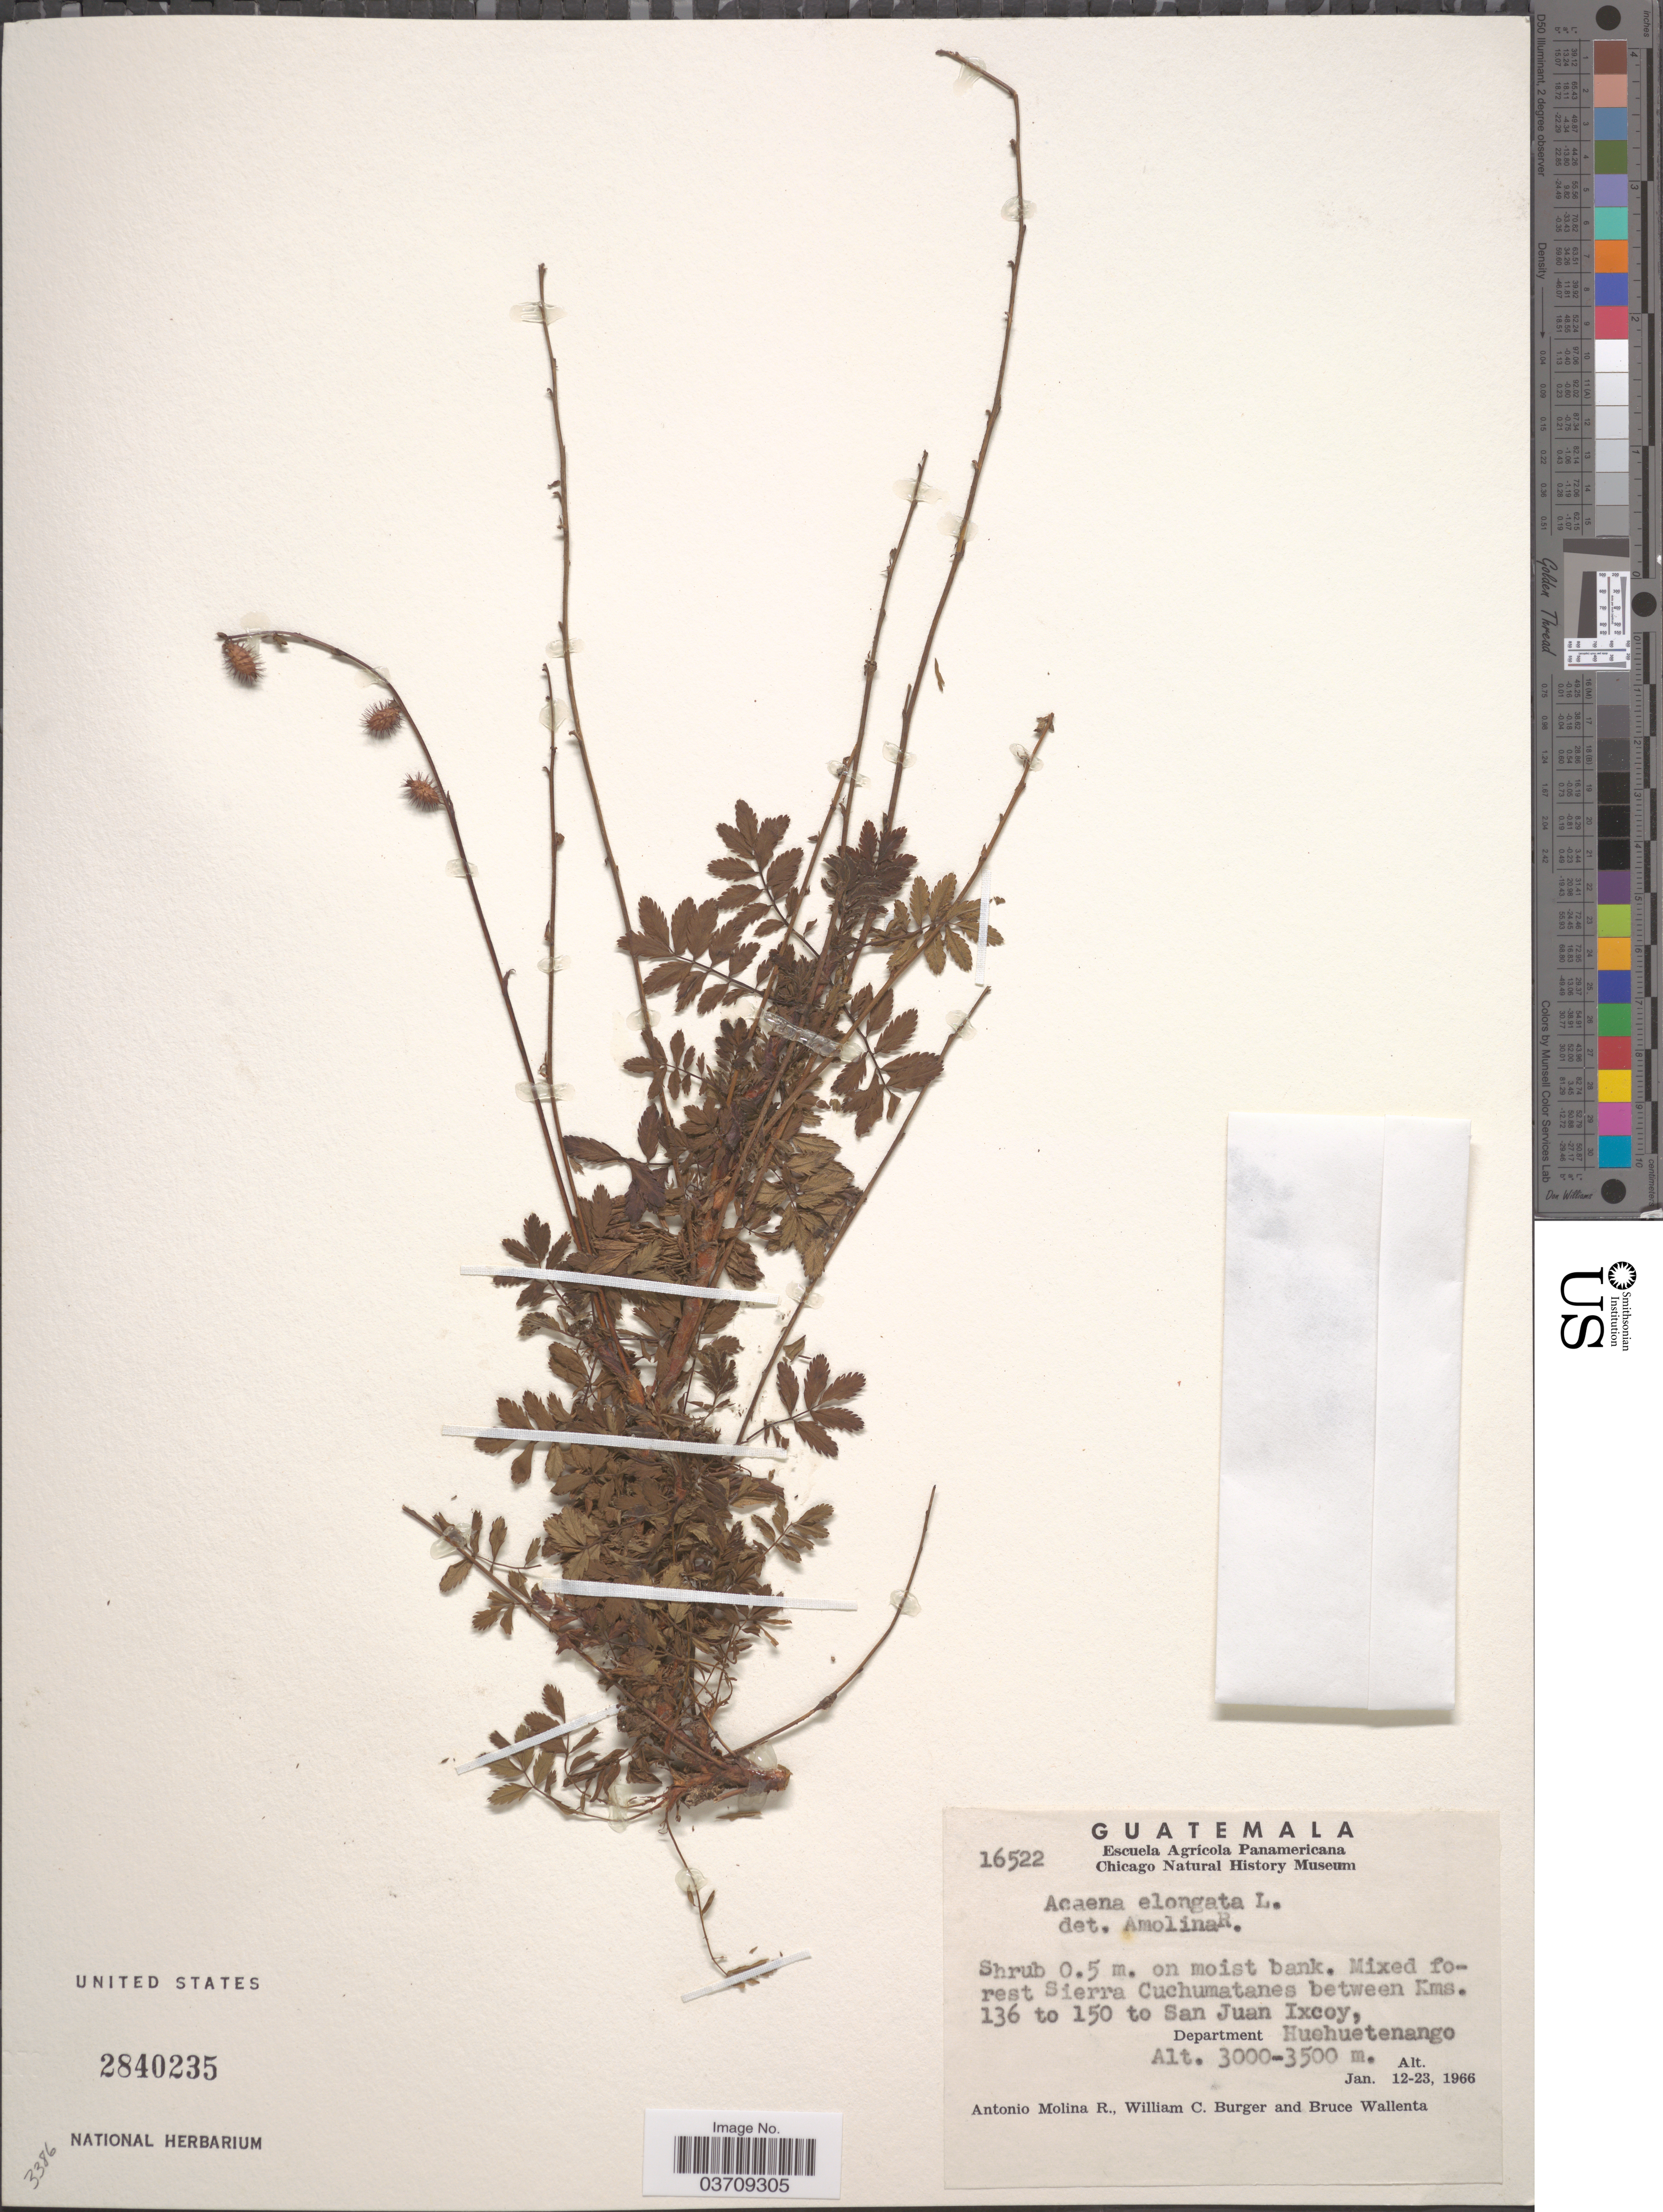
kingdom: Plantae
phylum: Tracheophyta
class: Magnoliopsida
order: Rosales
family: Rosaceae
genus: Acaena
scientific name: Acaena elongata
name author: L.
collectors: A. Molina R., W. Burger & B. Wallenta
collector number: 16522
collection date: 1966-01-12/1966-01-23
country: Guatemala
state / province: Huehuetenango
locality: Mixed forest Sierra Cuchumatanes between Kms. 136 to 150 to San Juan Ixcoy, Department Huehuetenango.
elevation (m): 3000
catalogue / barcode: US 2840235